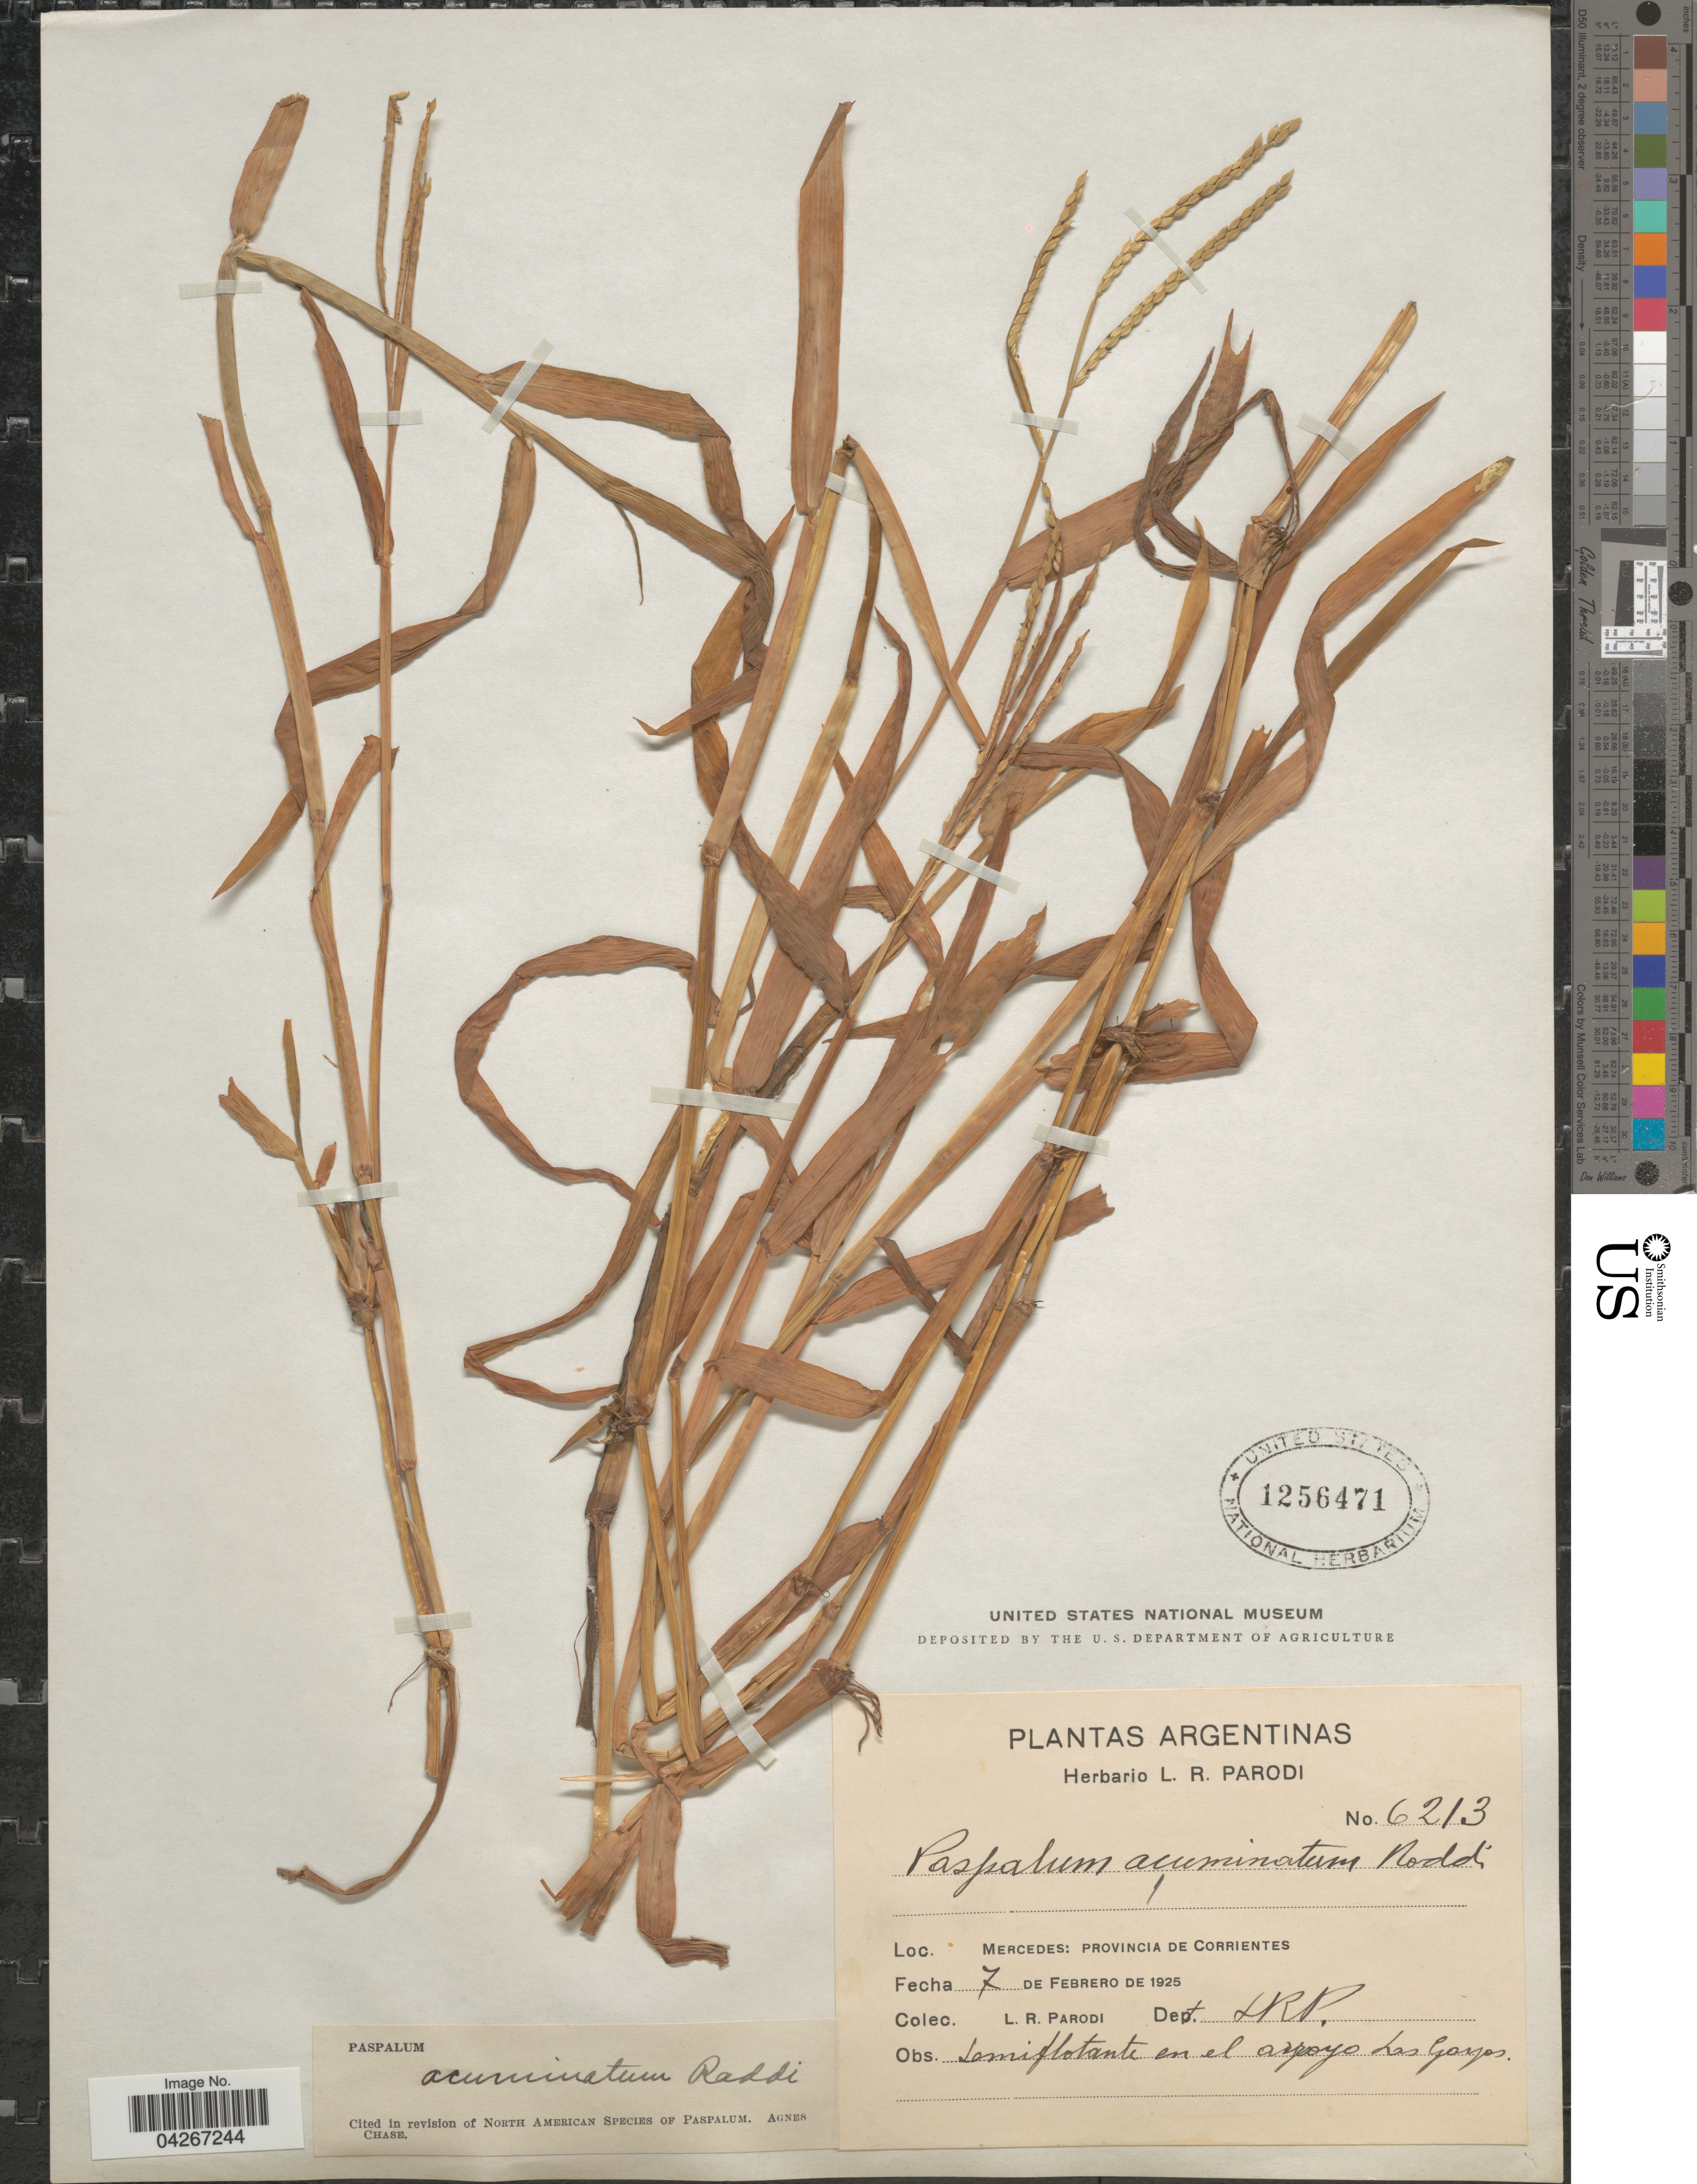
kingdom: Plantae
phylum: Tracheophyta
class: Liliopsida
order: Poales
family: Poaceae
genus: Paspalum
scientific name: Paspalum acuminatum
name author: Raddi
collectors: L. R. Parodi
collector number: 6213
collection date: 1925-02-07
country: Argentina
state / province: Corrientes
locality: Mercedes. Semiflotante en el arroyo Las Goyas.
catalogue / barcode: US 1256471